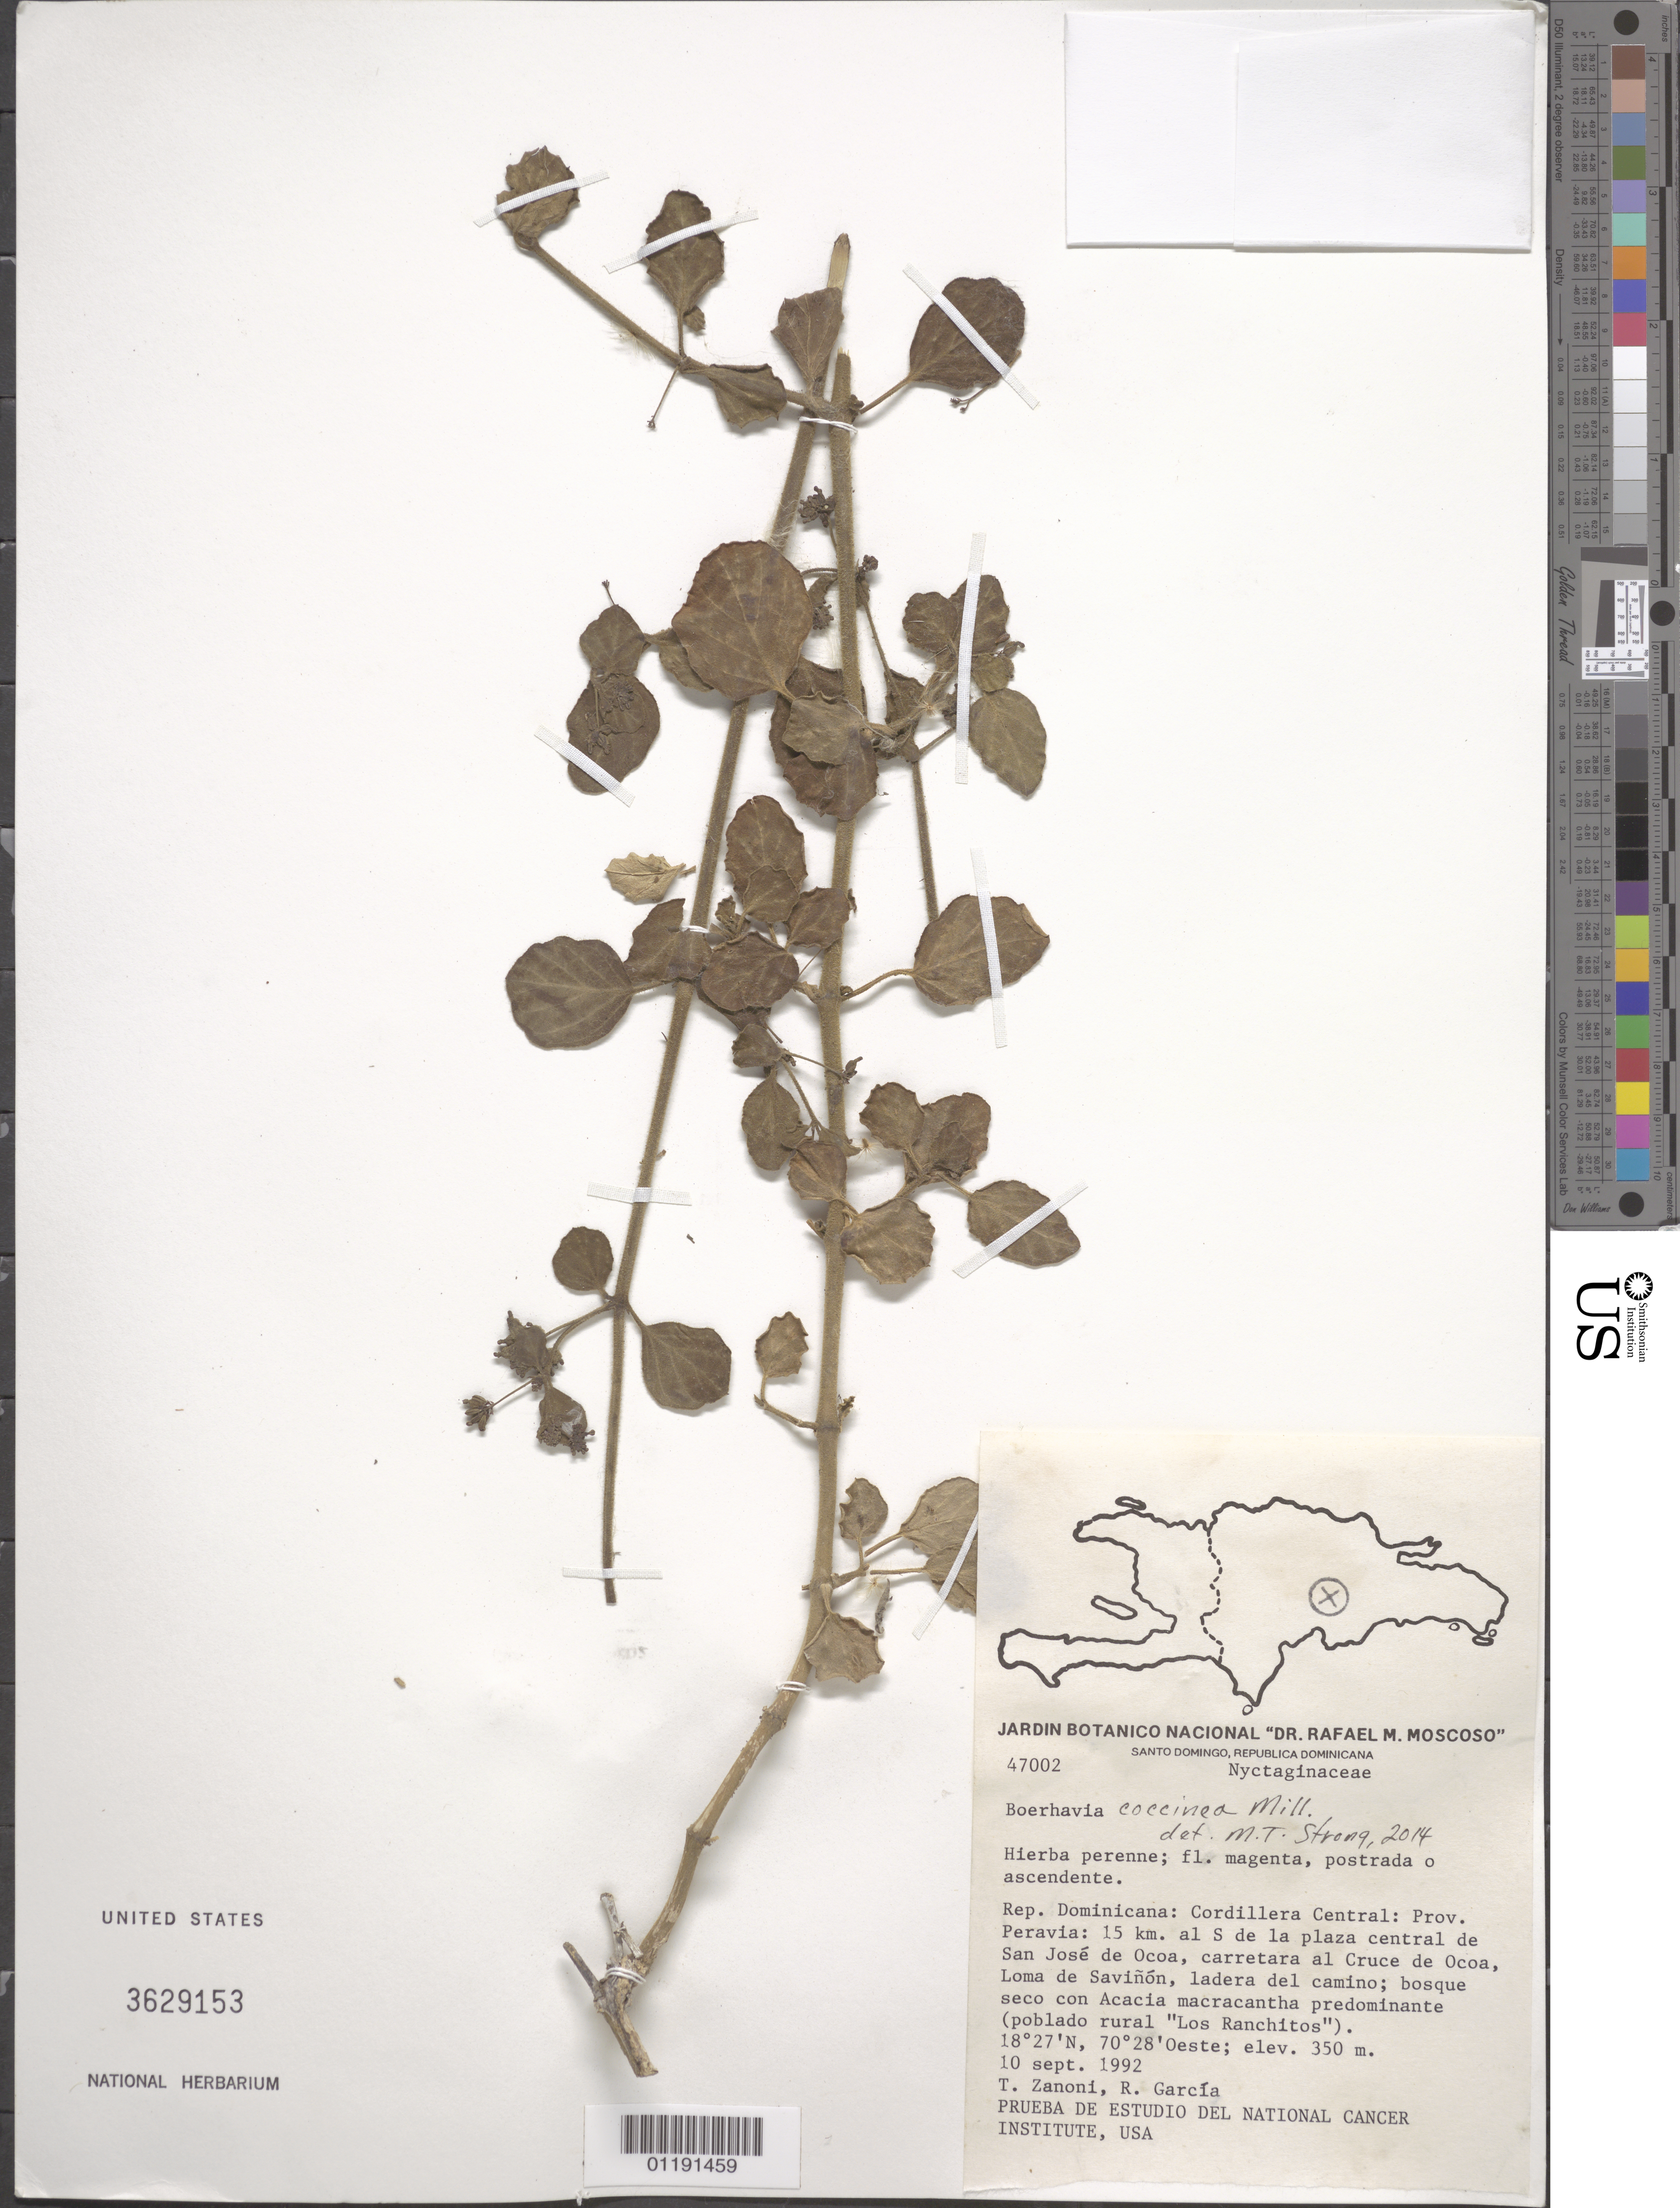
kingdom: Plantae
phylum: Tracheophyta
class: Magnoliopsida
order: Caryophyllales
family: Nyctaginaceae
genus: Boerhavia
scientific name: Boerhavia coccinea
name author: Mill.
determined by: Strong, M. T., (US), Smithsonian Institution - National Museum of Natural History (UNITED STATES)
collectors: T. A. Zanoni & R. G. García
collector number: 47002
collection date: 1992-09-10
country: Dominican Republic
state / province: Peravia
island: Hispaniola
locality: Cordillera Central: 15 km. S of the central square of José de Ocoa, road to Cruce de Ocoa, Loma de Saviñón, side of the road. Rural town "Los Ranchitos."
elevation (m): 350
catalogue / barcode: US 3629153